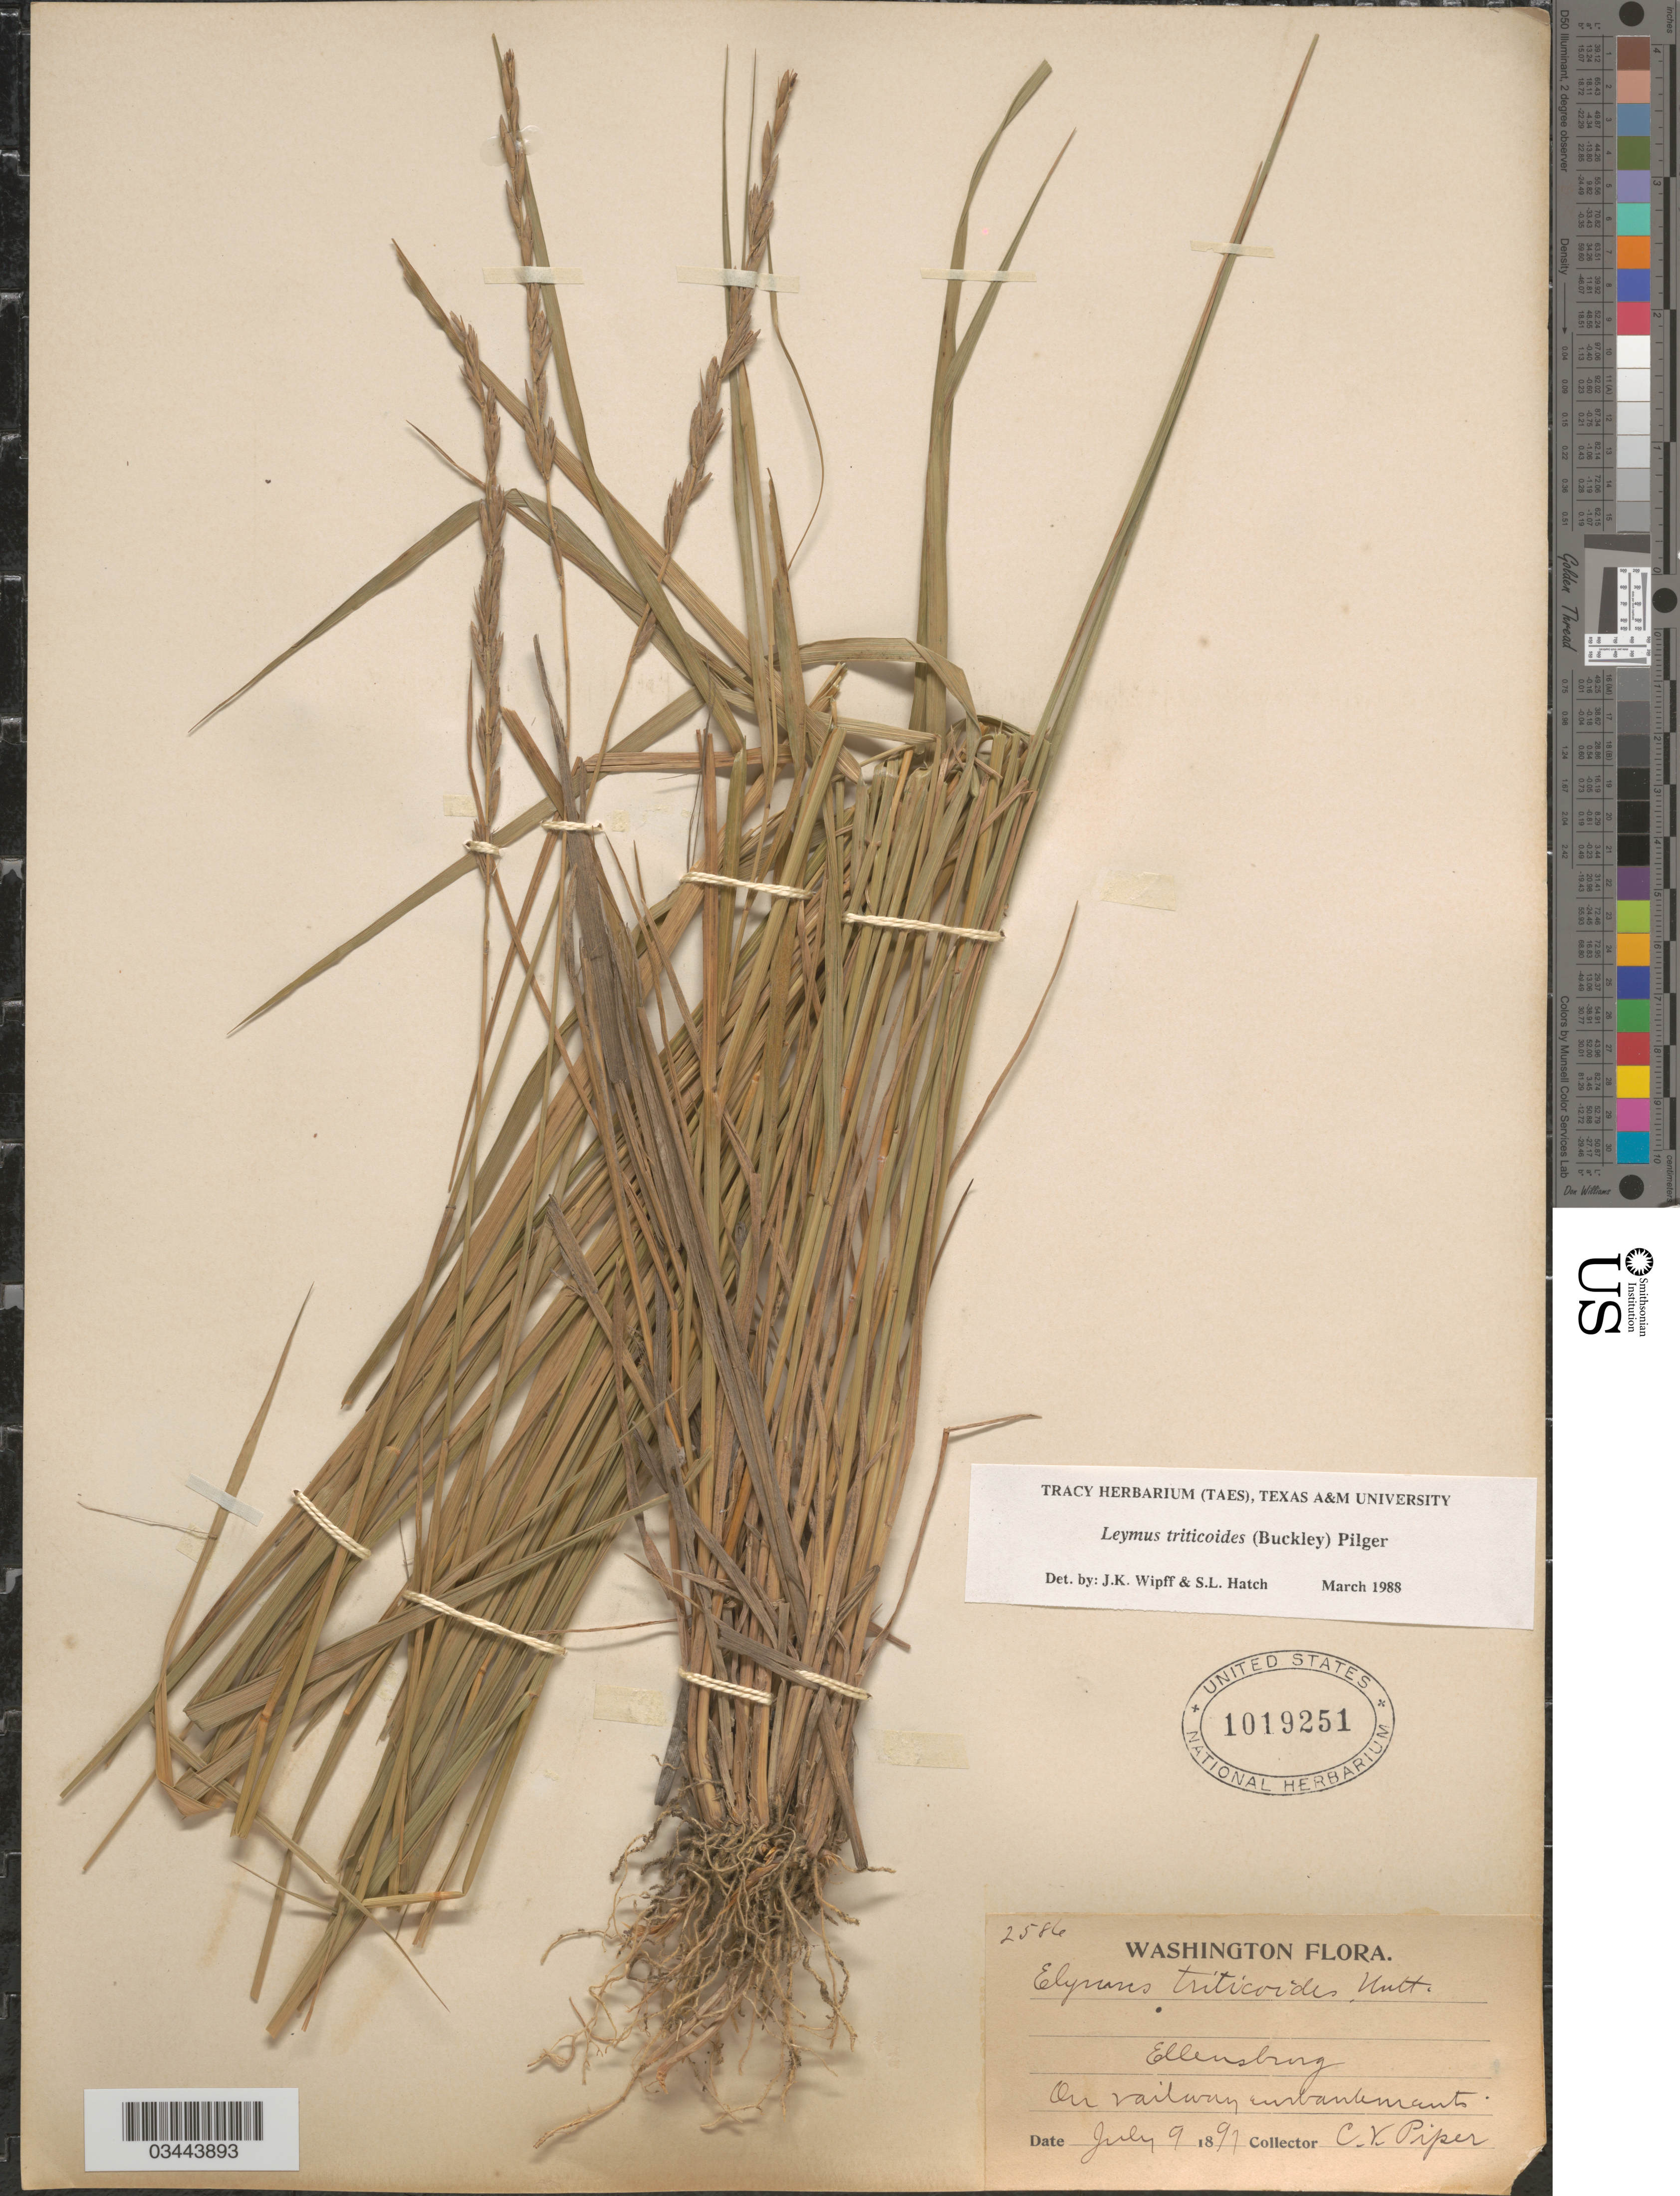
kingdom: Plantae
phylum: Tracheophyta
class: Liliopsida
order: Poales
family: Poaceae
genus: Leymus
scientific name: Leymus triticoides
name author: (Buckley) Pilg.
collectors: C. V. Piper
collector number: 2586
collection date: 1891-07-09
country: United States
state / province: Washington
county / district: Kittitas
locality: Ellensburg. On railway embankments.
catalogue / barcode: US 1019251